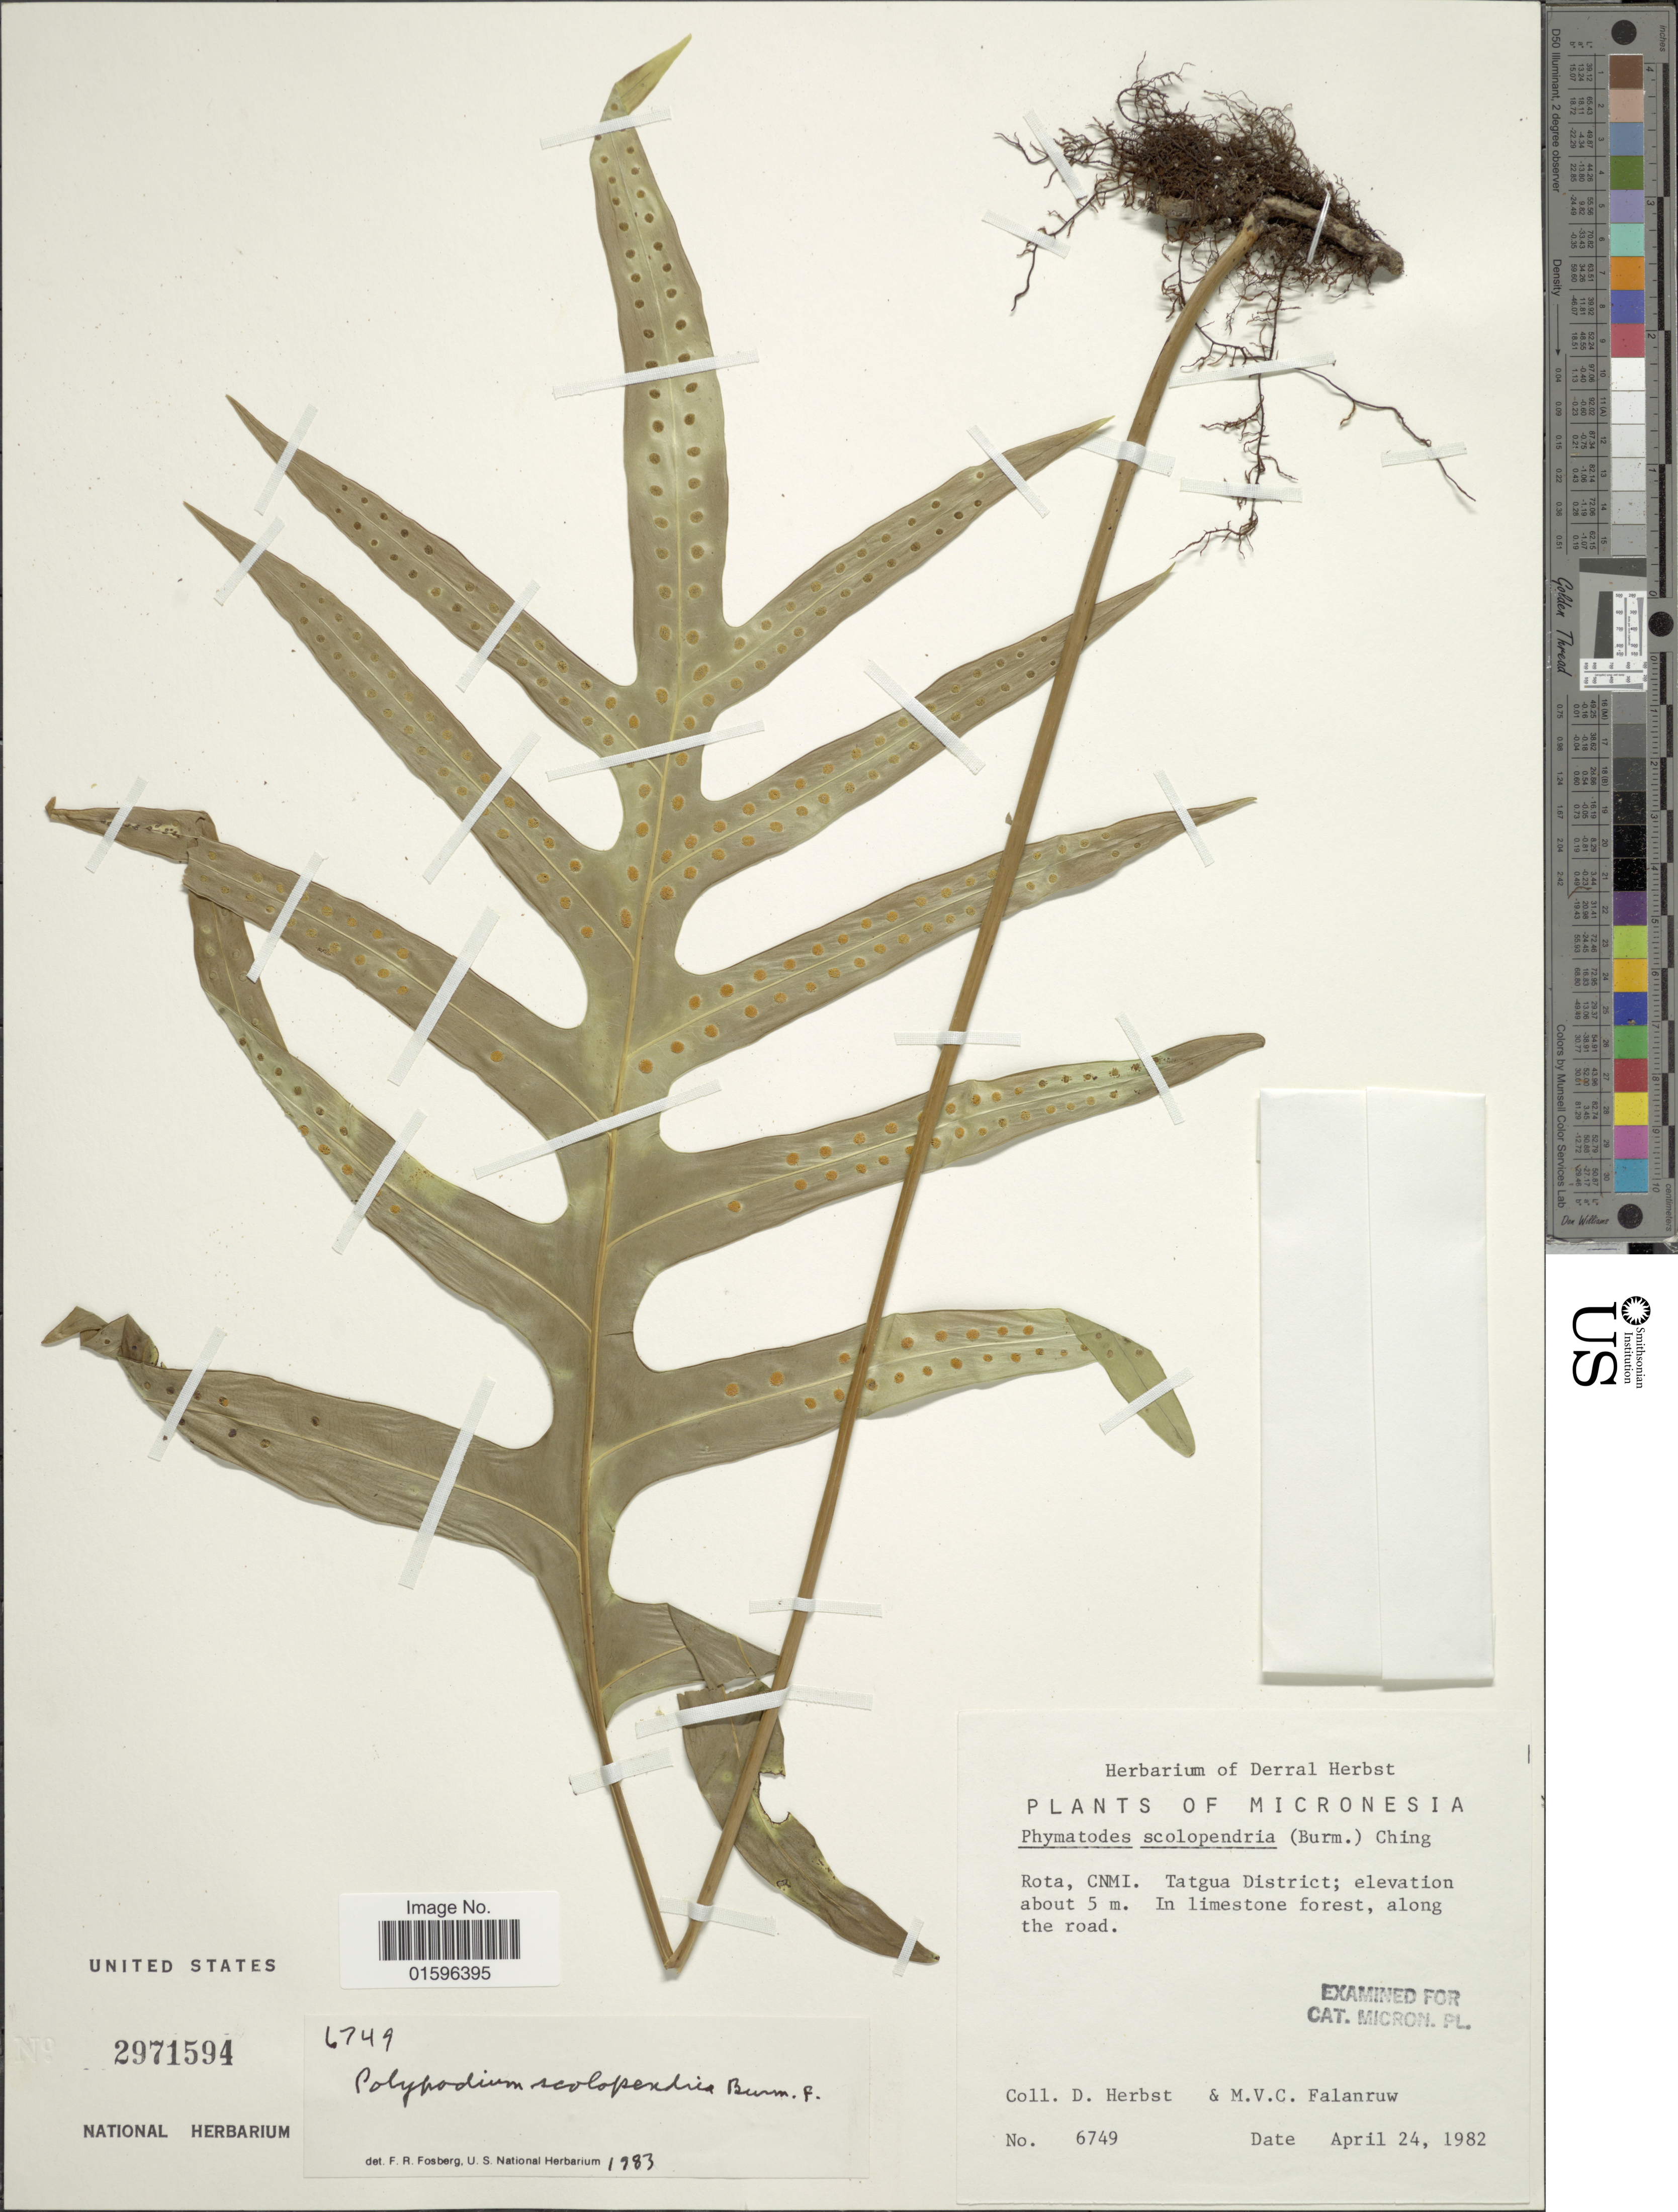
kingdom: Plantae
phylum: Tracheophyta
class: Polypodiopsida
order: Polypodiales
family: Polypodiaceae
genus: Polypodium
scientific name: Polypodium scolopendria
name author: Burm. f.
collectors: D. Herbst & M. V. Falanruw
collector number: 6749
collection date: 1982-04-24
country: Northern Mariana Islands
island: Rota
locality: Rota, CNMI. Tatgua District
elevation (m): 5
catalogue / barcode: US 2971594